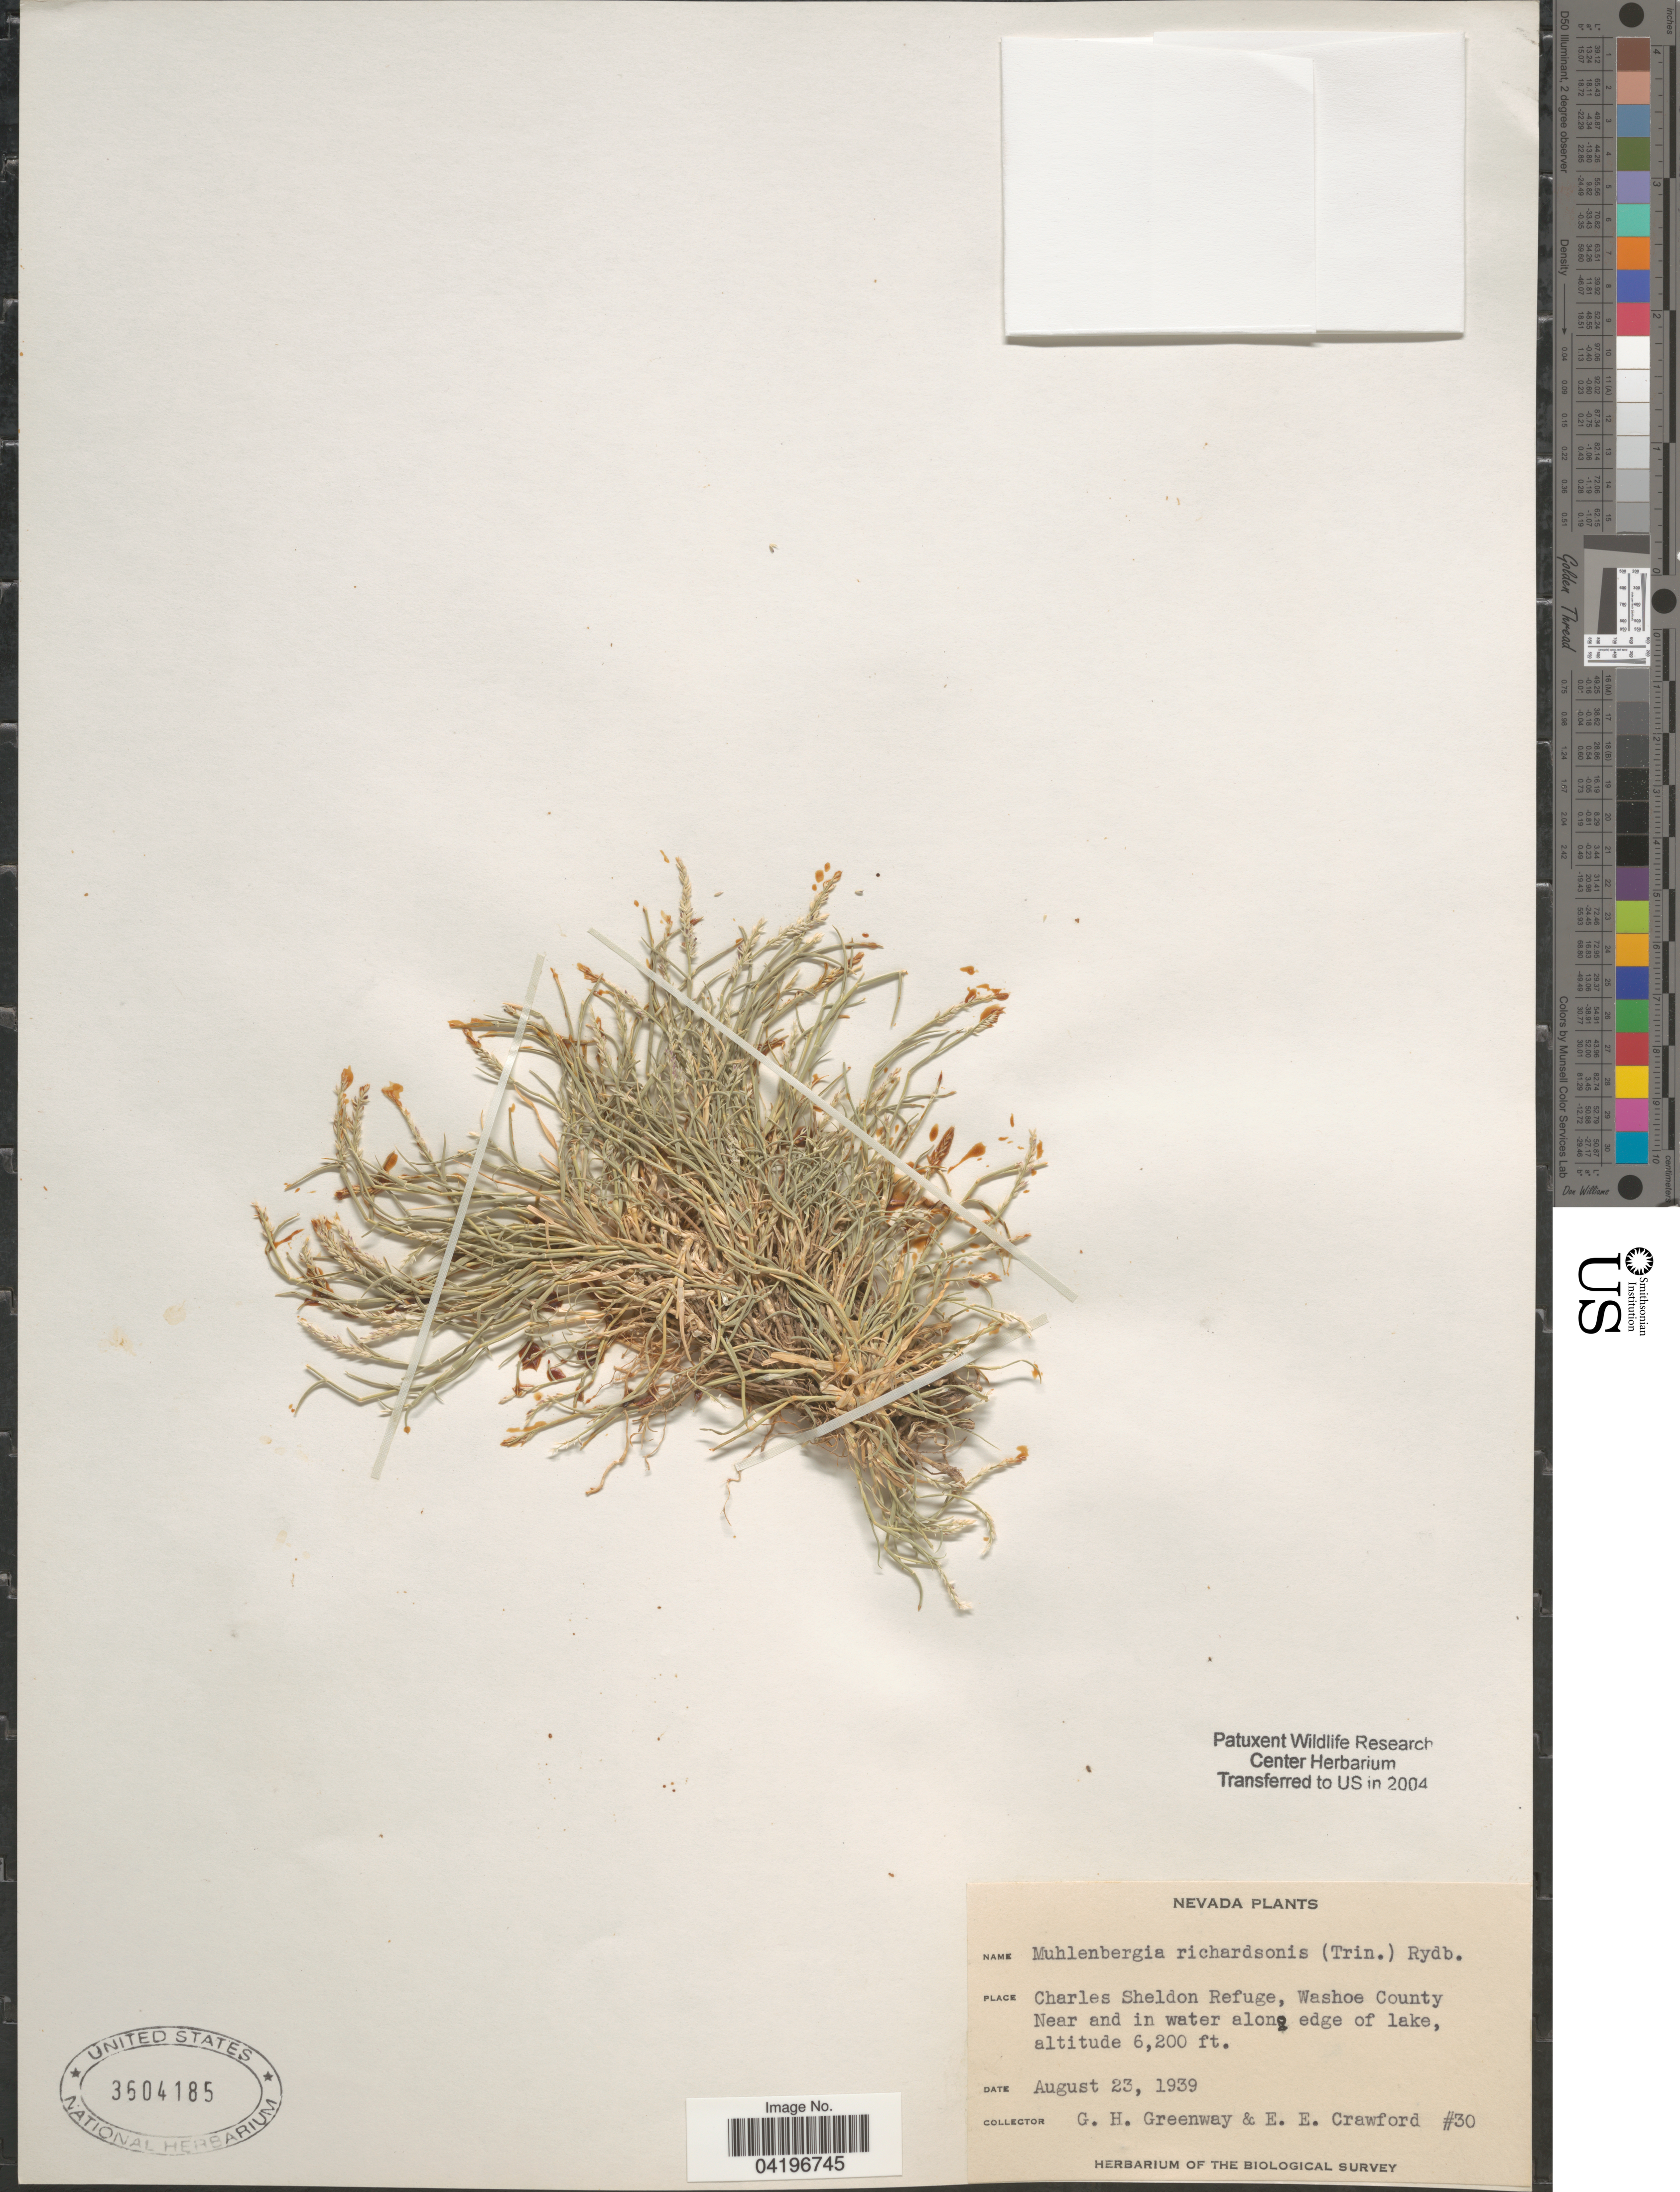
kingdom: Plantae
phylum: Tracheophyta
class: Liliopsida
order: Poales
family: Poaceae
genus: Muhlenbergia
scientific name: Muhlenbergia richardsonis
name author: (Trin.) Rydb.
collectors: G. Greenway & E. Crawford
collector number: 30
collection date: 1939-08-23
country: United States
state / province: Nevada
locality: Charles Sheldon Refuge, Washoe County Near and in water along edge of lake. The Biological Survey.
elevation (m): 1890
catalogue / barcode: US 3604185